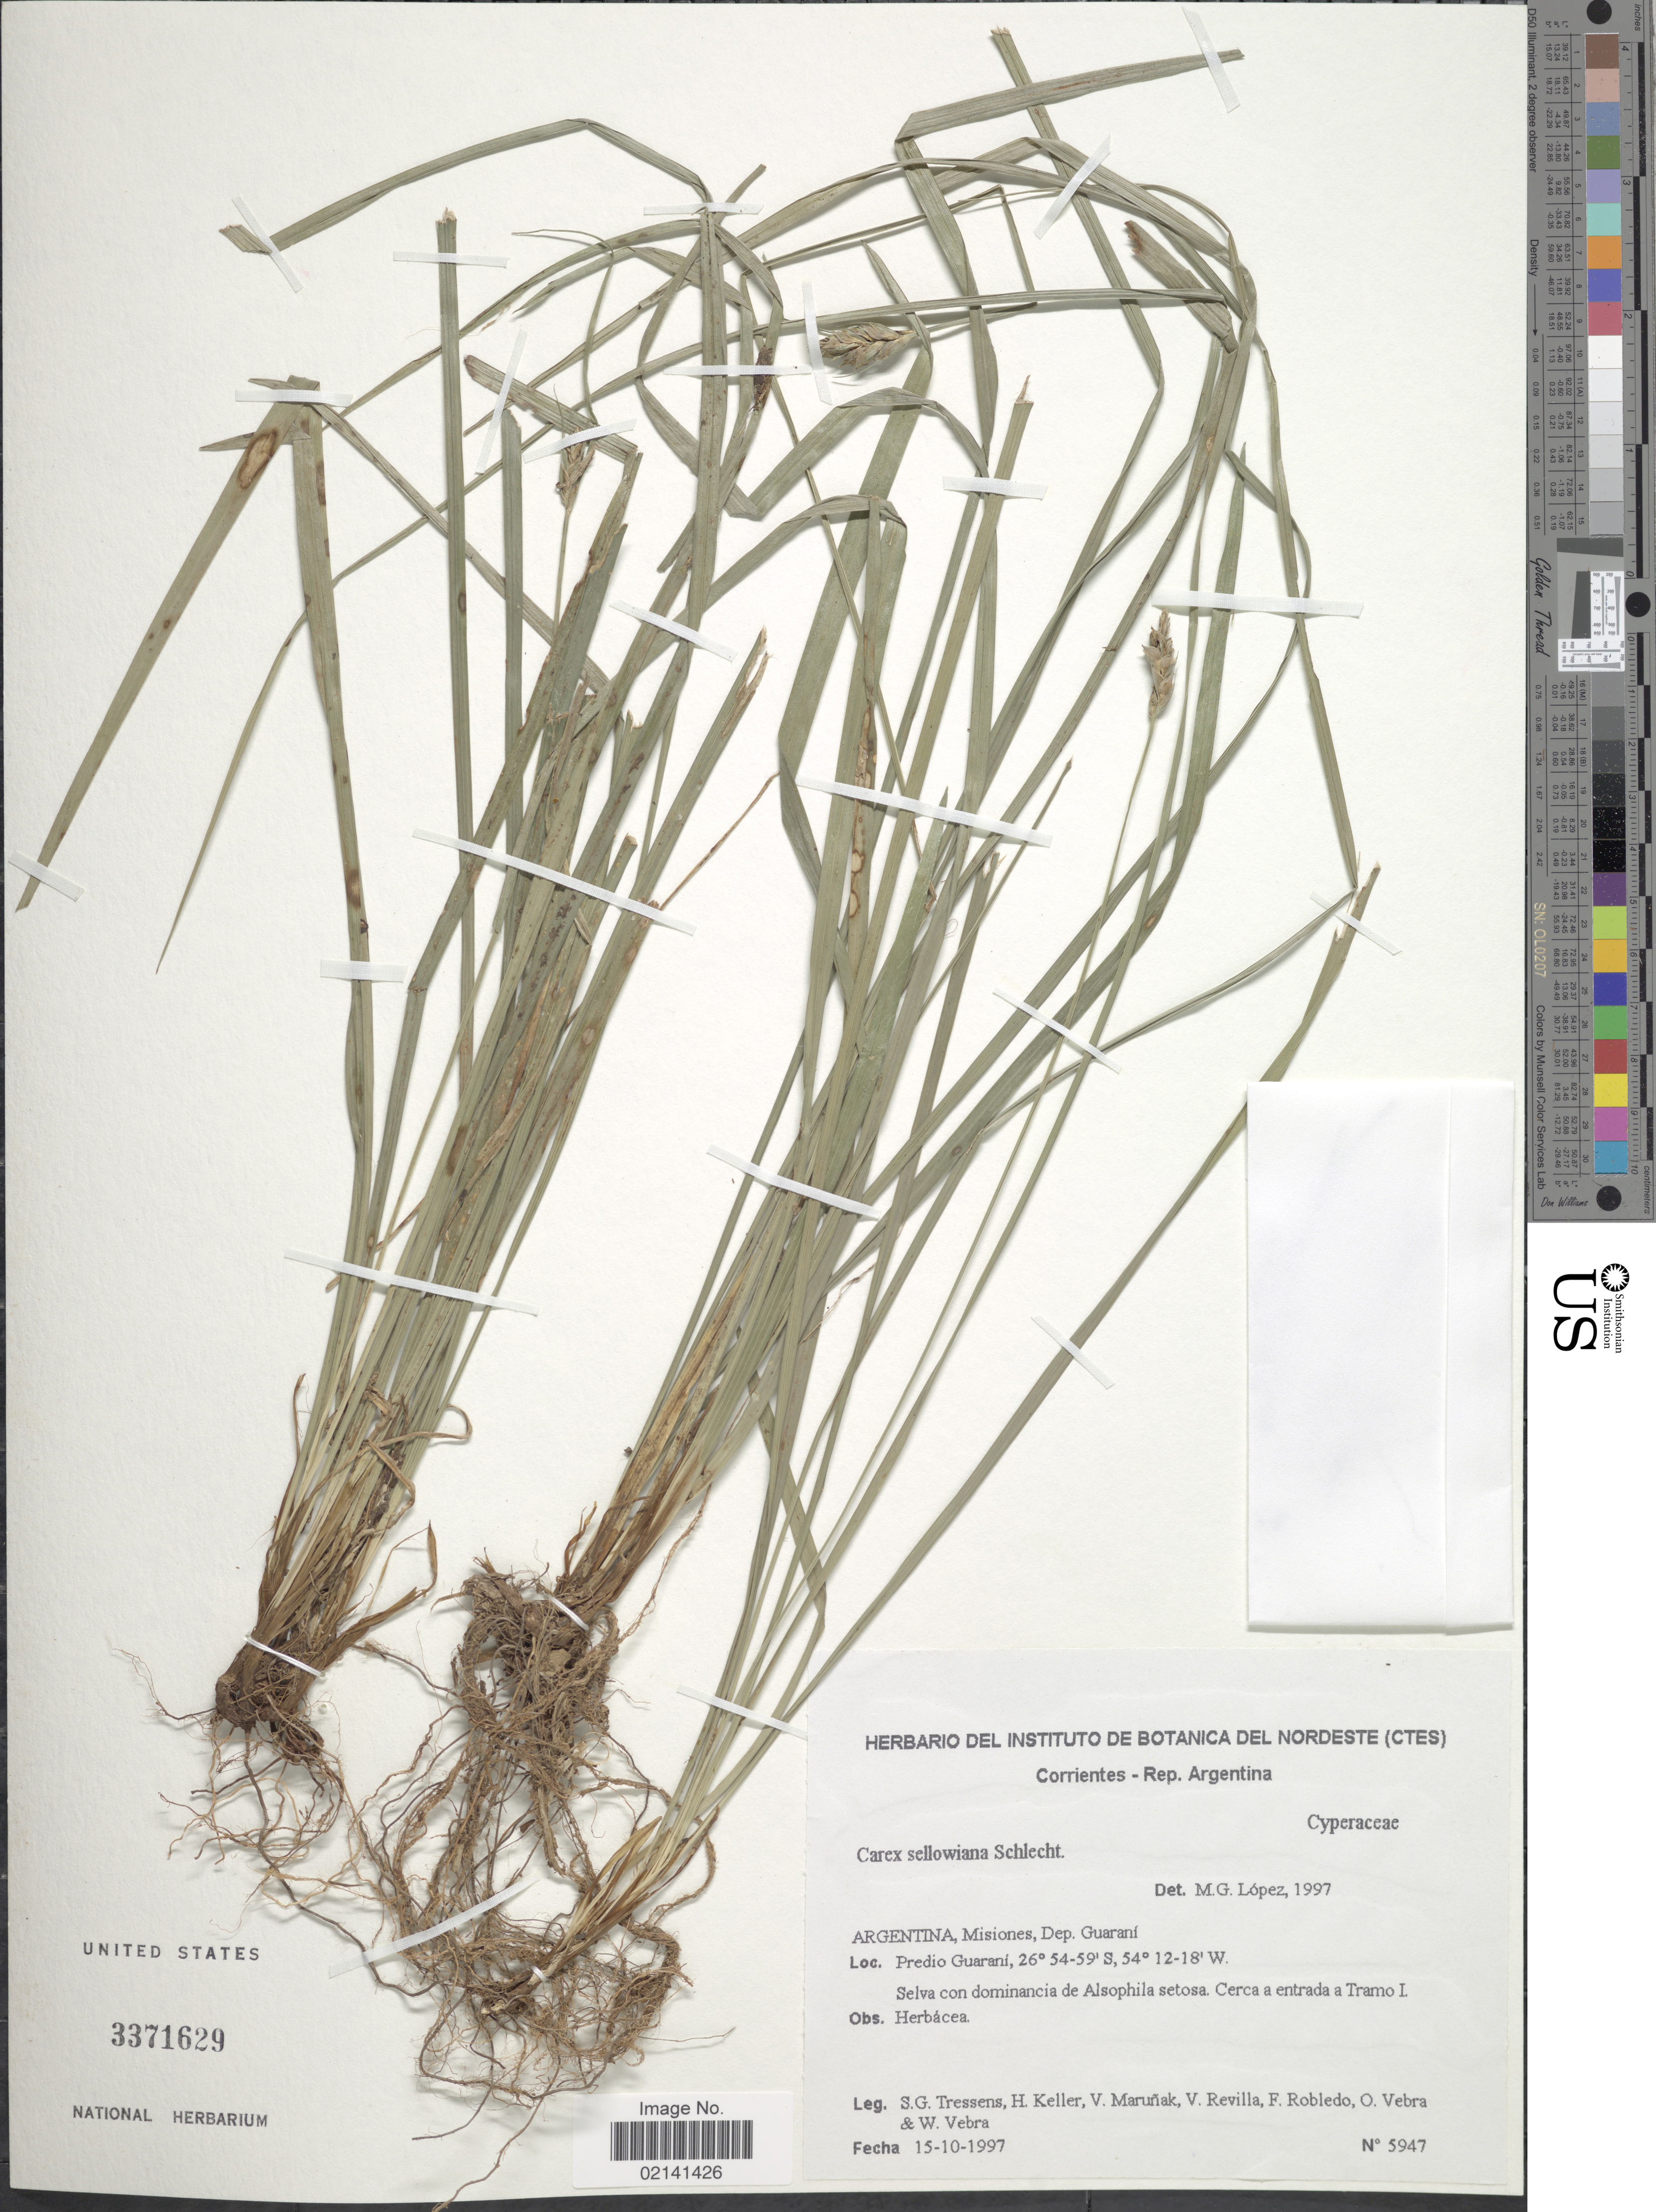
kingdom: Plantae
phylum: Tracheophyta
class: Liliopsida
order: Poales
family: Cyperaceae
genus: Carex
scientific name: Carex sellowiana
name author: Schltdl.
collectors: S. Tressens, H. Keller, V. Maruñak, V. Revilla & et al.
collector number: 5947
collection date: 1997-10-15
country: Argentina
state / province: Corrientes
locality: Corrientes - Rep. Argentina. Misiones. Dep. Guarani. Predio Guarani, Cerca a entrada a Tramo L.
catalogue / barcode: US 3371629